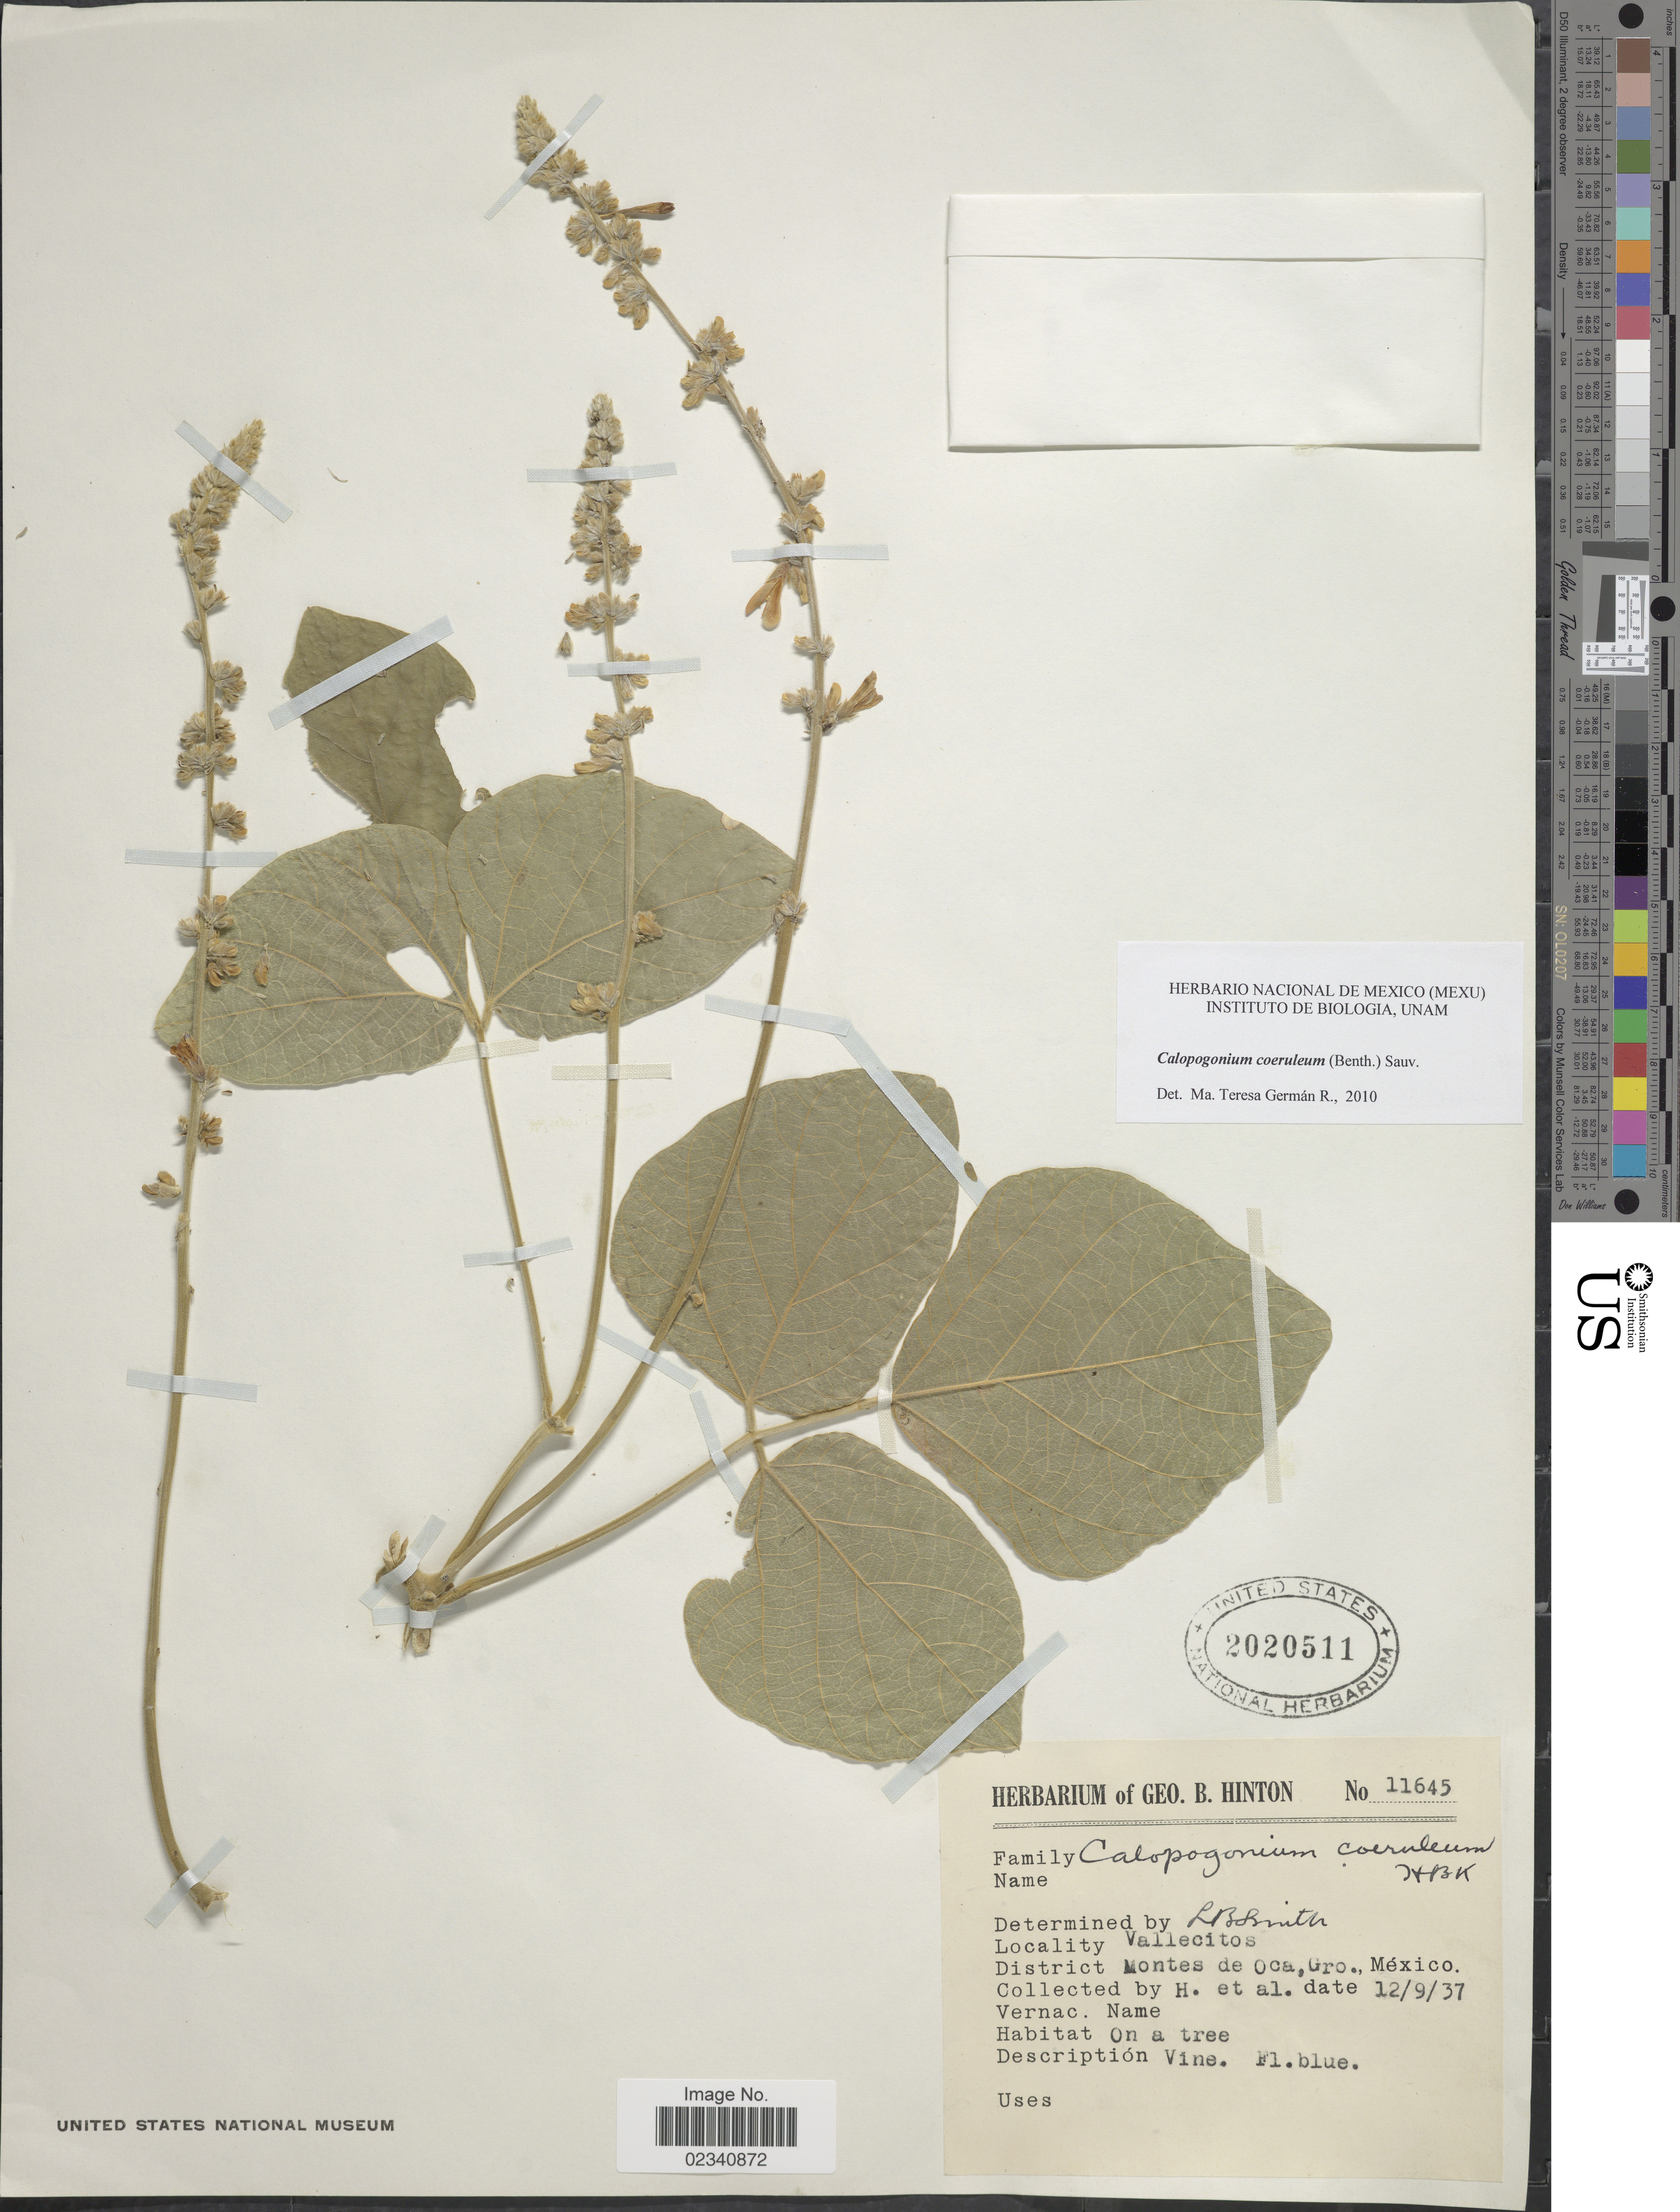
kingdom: Plantae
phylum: Tracheophyta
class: Magnoliopsida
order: Fabales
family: Fabaceae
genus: Calopogonium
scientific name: Calopogonium caeruleum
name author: (Benth.) C. Wright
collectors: G. B. Hinton & et al.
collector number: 11645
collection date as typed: Transcribed d/m/y: 9/12/37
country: Mexico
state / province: Guerrero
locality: Vallecitos, Montes de Oca,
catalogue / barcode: US 2020511